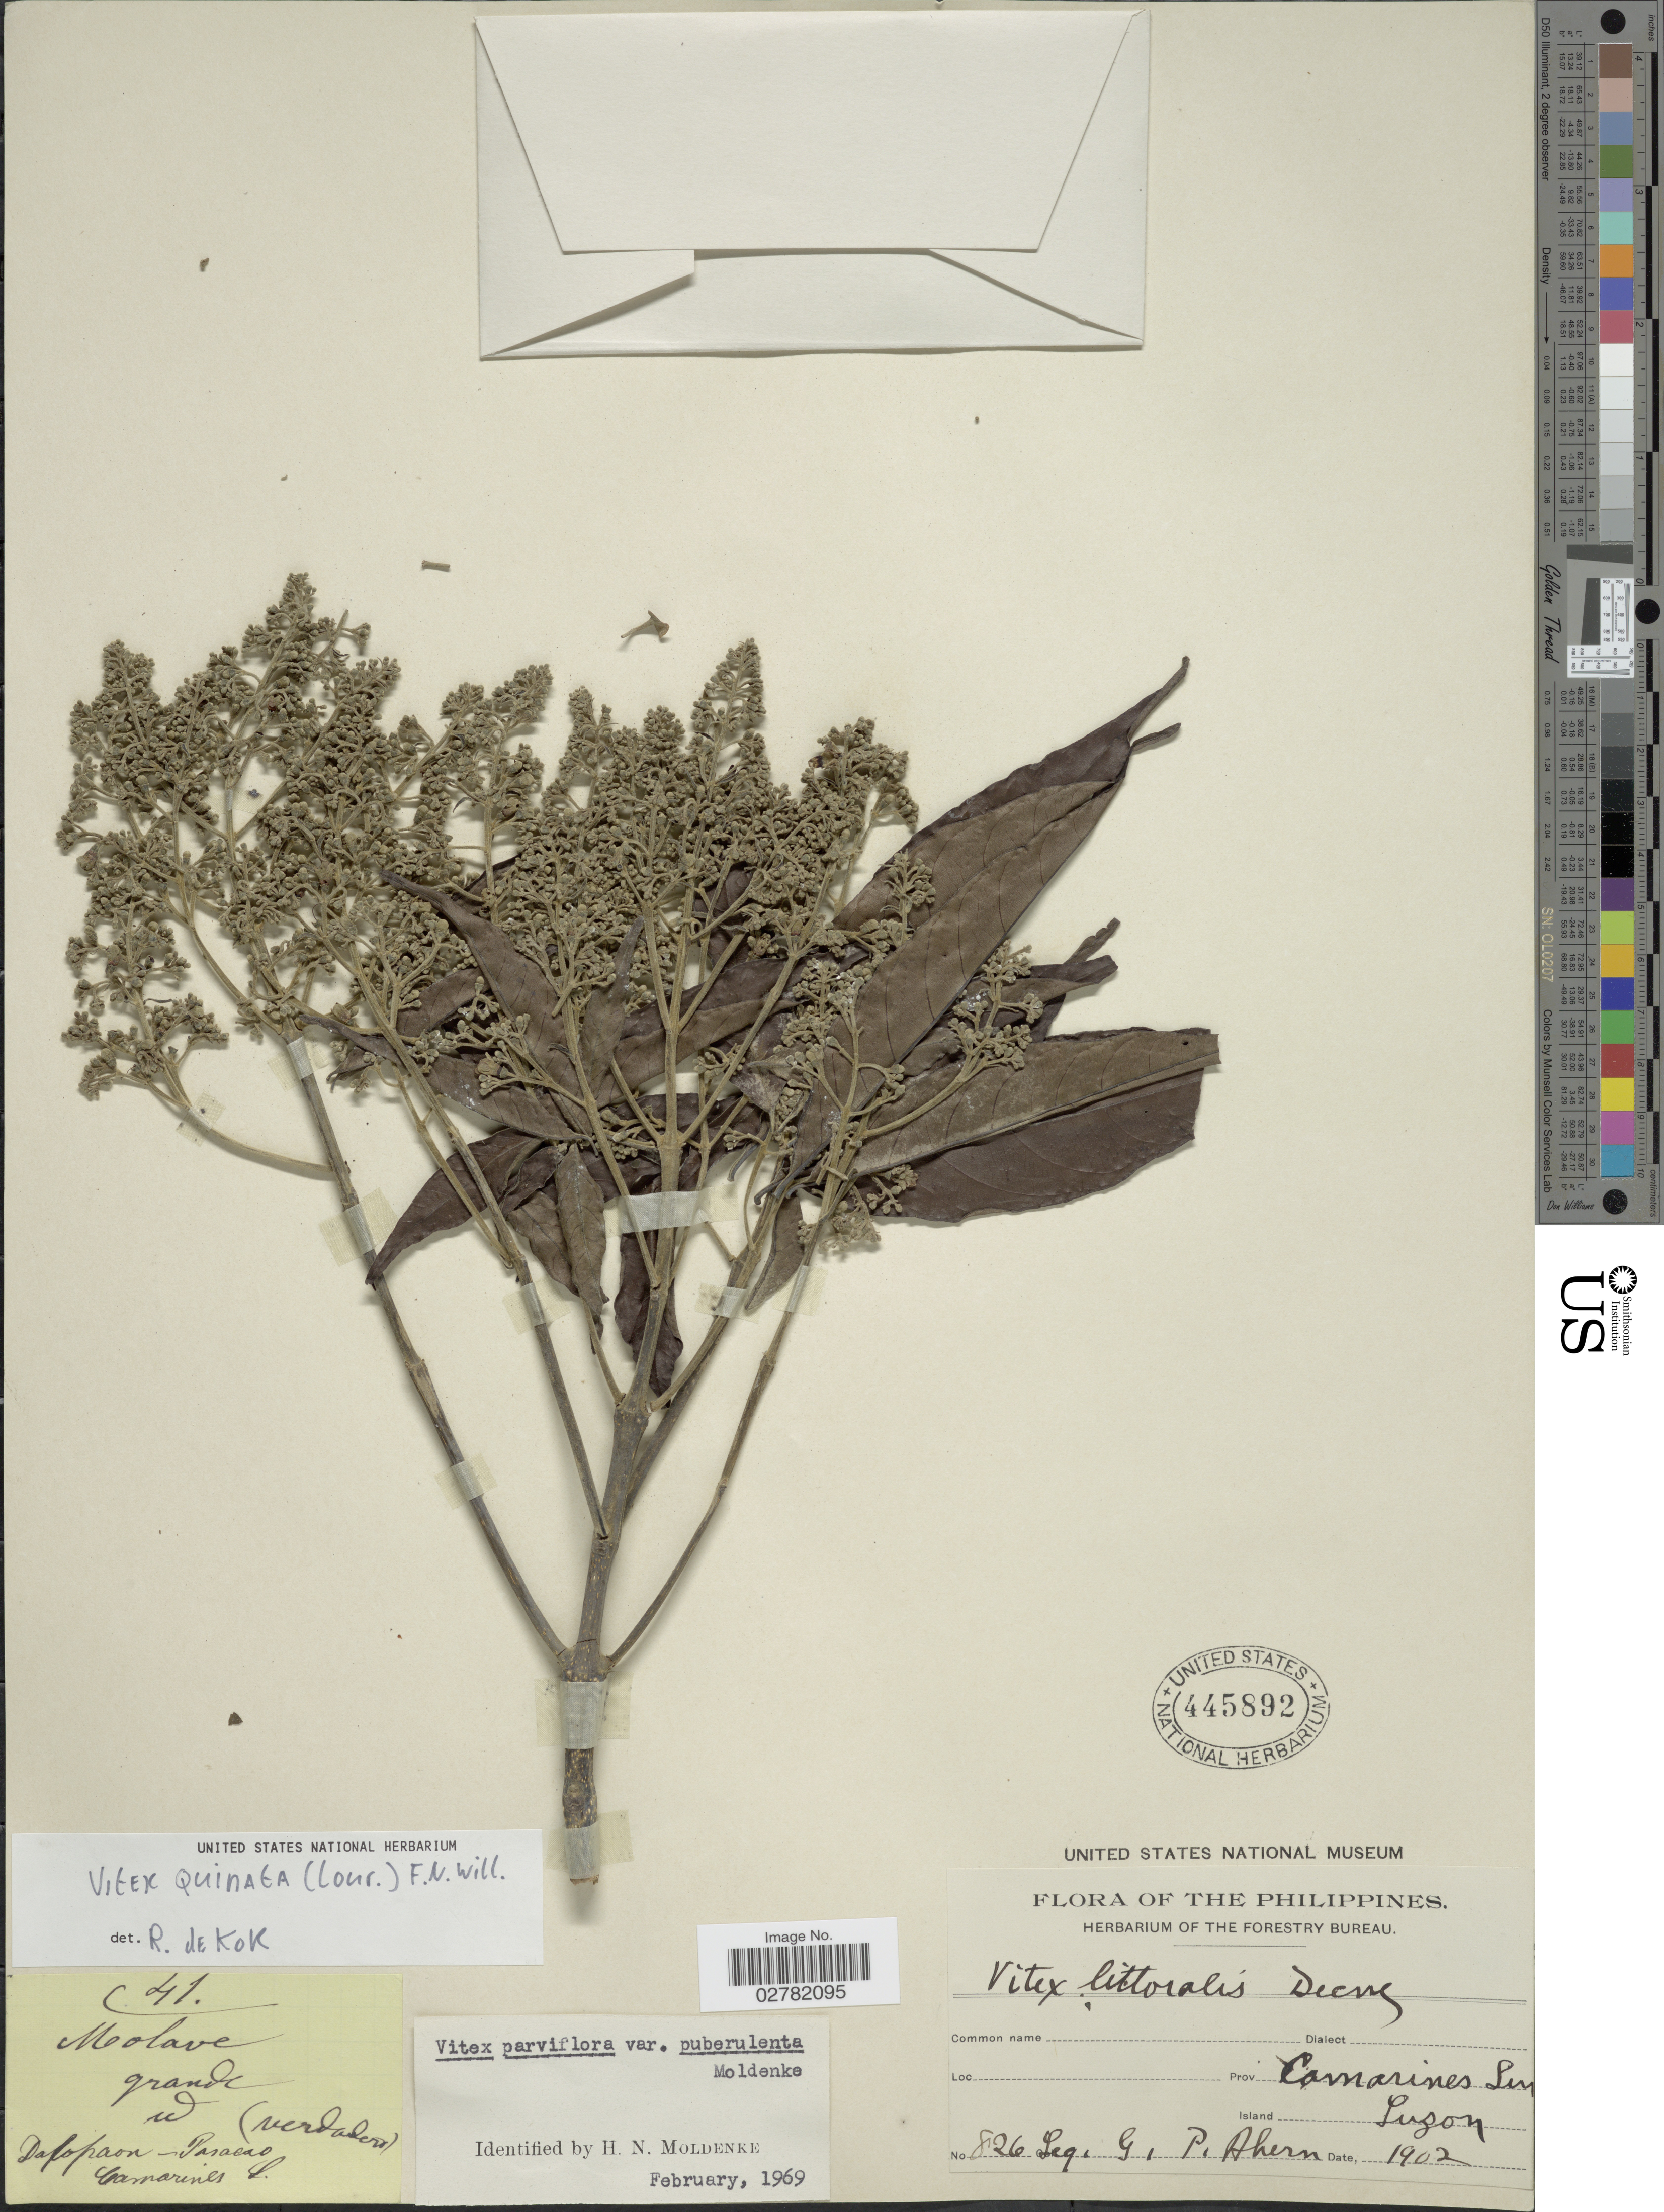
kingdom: Plantae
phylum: Tracheophyta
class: Magnoliopsida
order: Lamiales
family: Lamiaceae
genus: Vitex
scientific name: Vitex quinata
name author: (Lour.) F.N. Williams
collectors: G. Ahern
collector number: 826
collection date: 1902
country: Philippines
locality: Prov. Camarines Sur. Island Luzon.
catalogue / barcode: US 445892